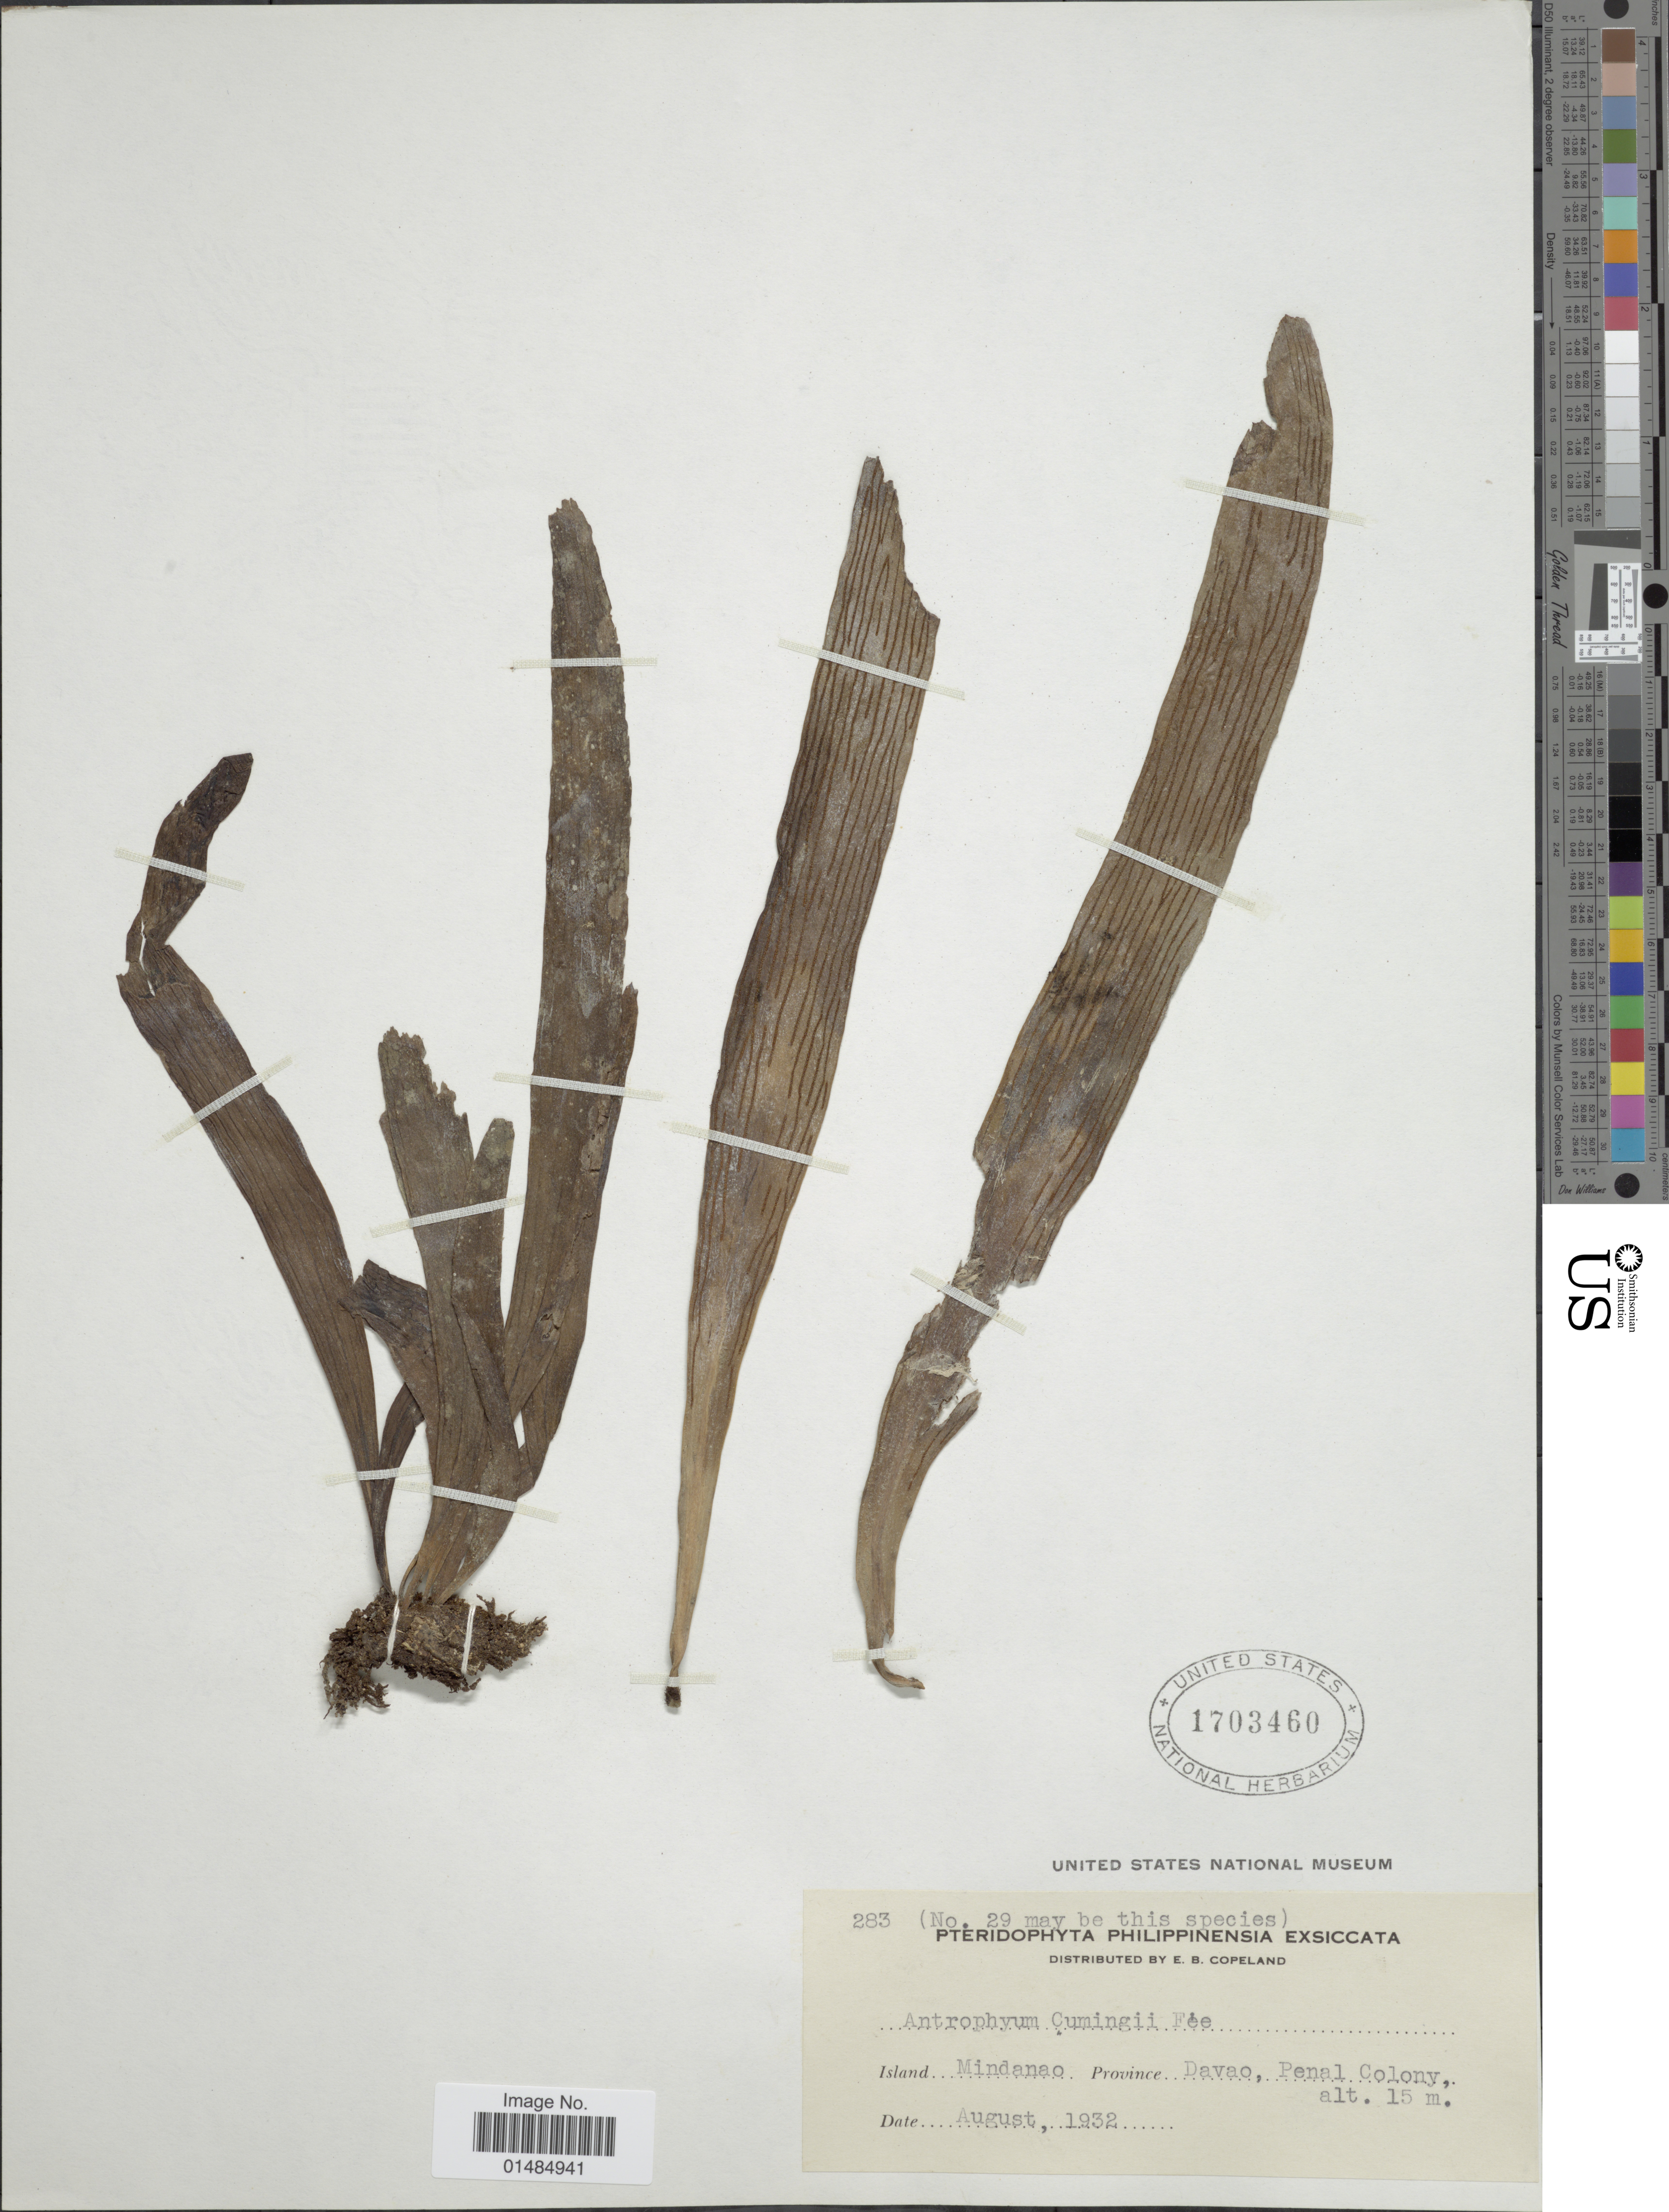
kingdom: Plantae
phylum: Tracheophyta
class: Polypodiopsida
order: Polypodiales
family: Pteridaceae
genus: Antrophyum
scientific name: Antrophyum sessilifolium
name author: (Cav.) A. Spreng.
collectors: E. B. Copeland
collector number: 283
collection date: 1932-08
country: Philippines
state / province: Davao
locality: Mindanao, Davao, Penal Colony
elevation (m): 15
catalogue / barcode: US 1703460